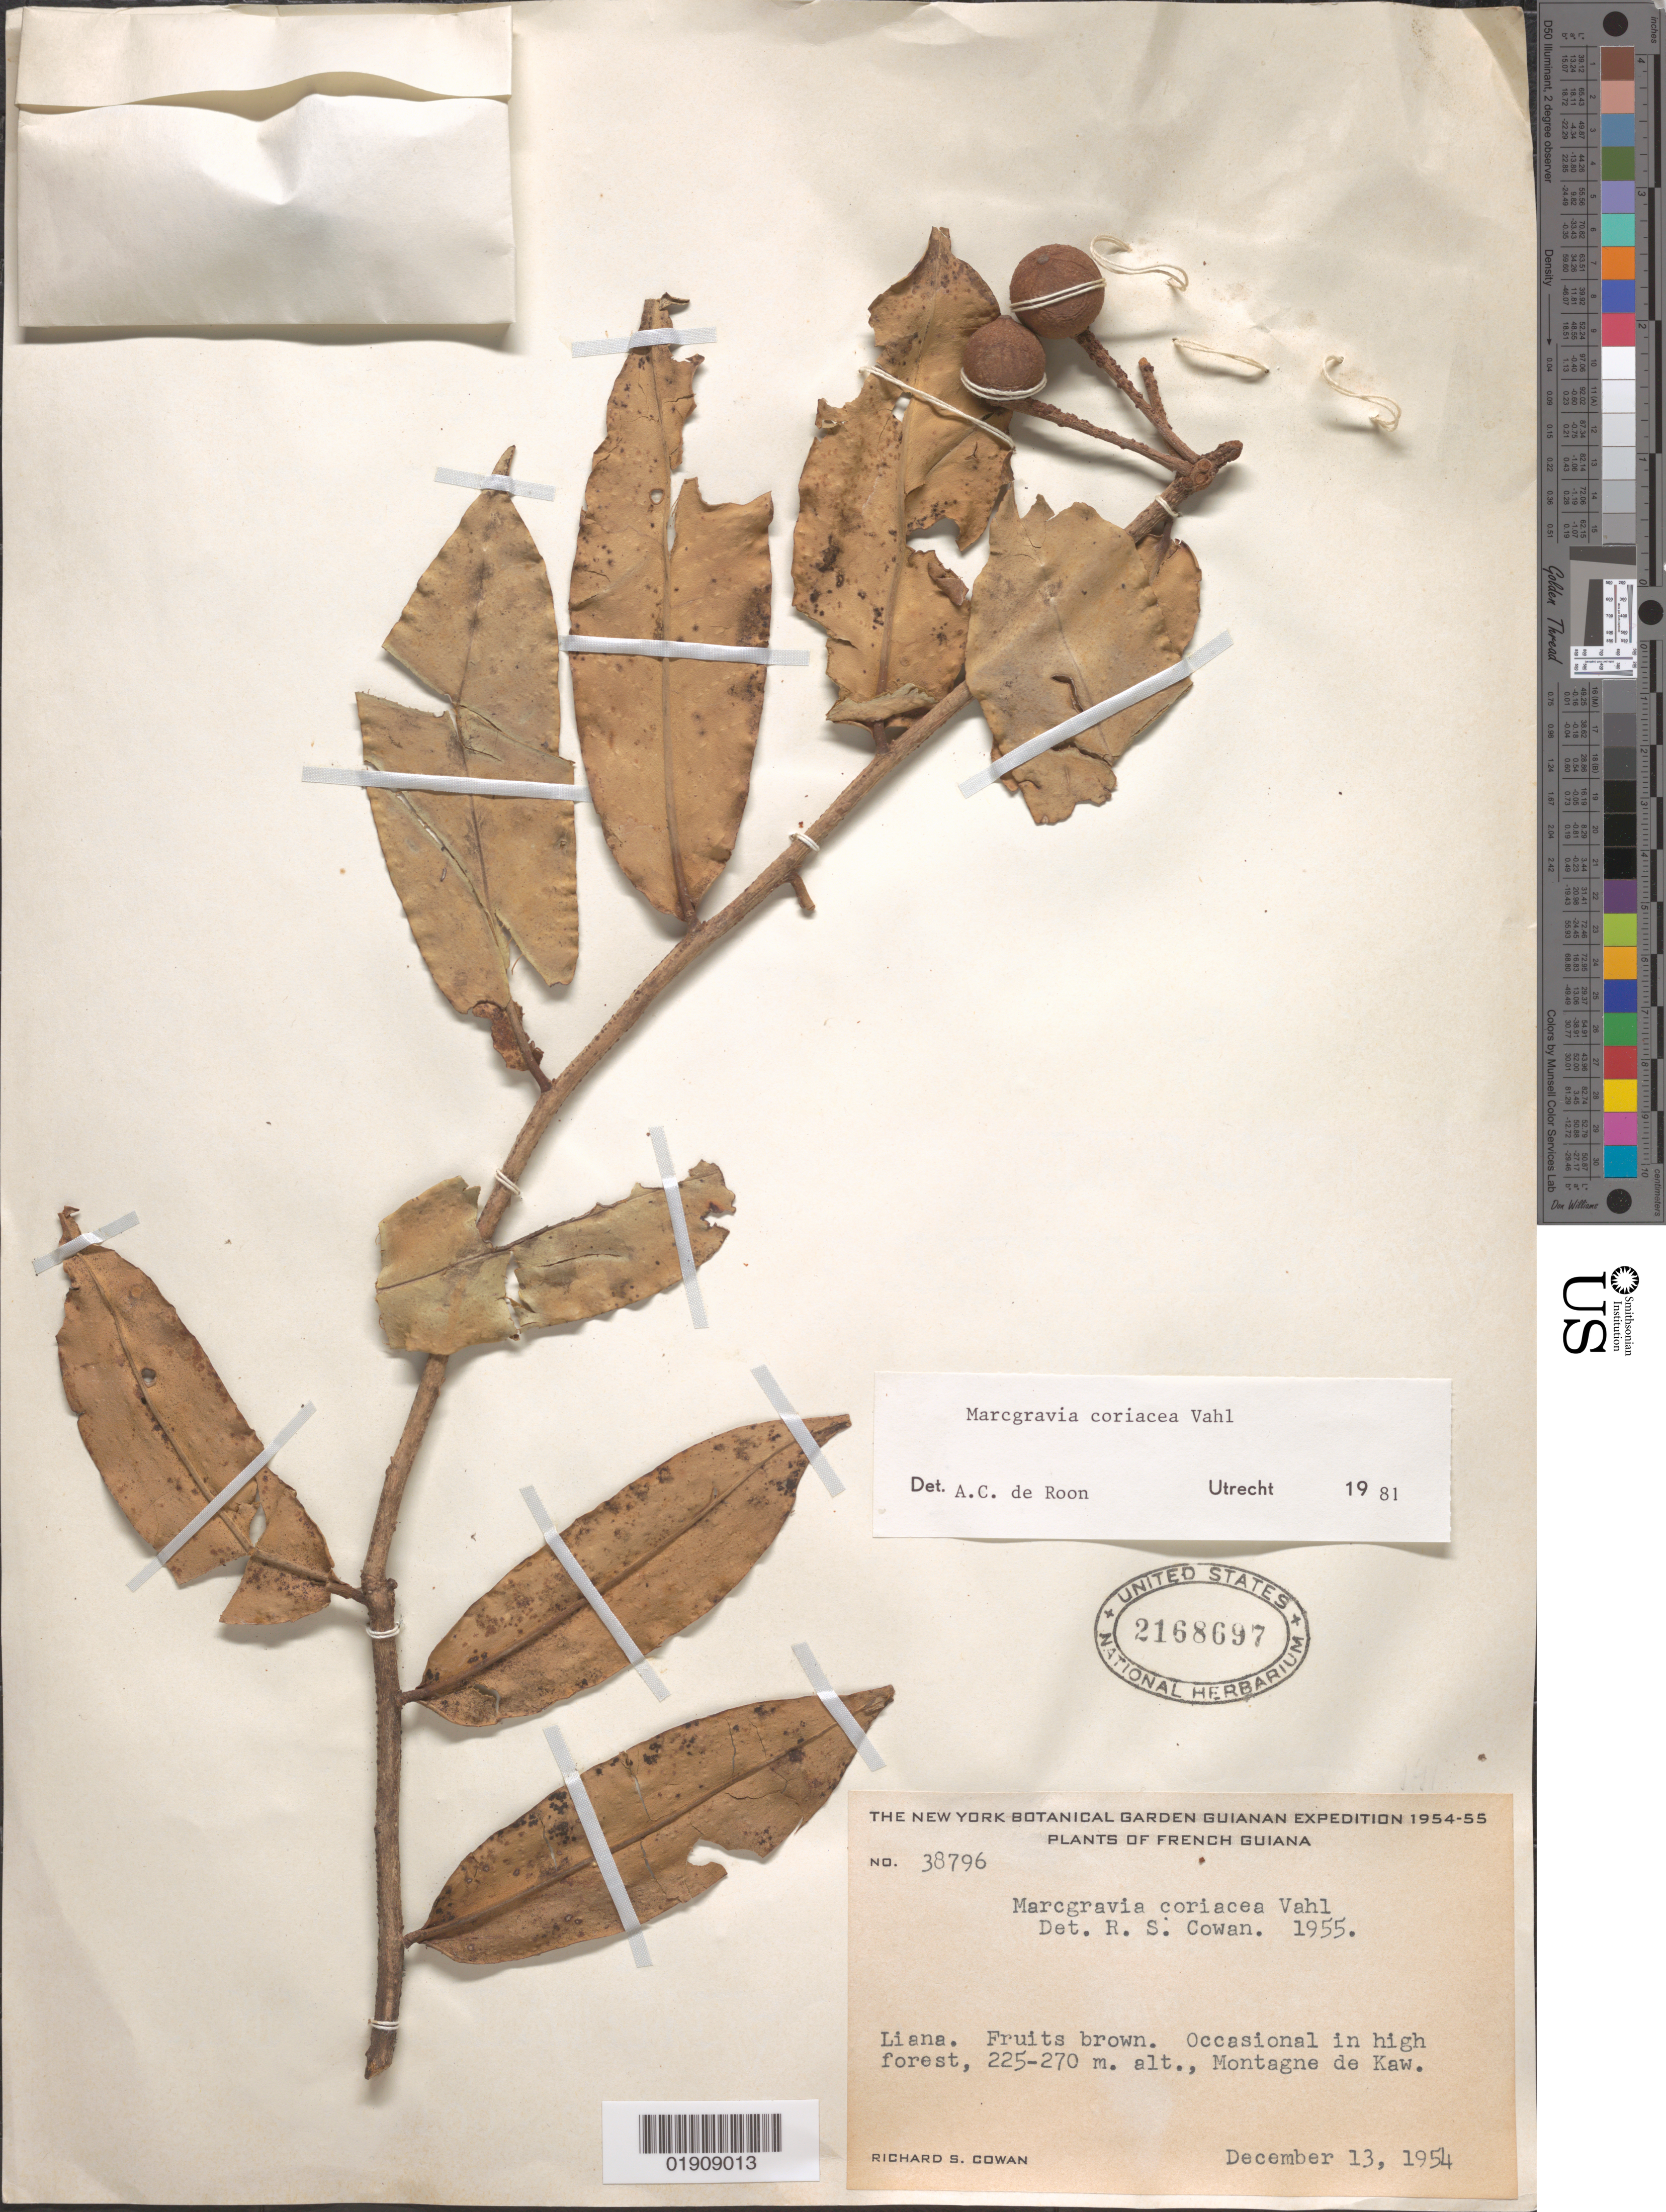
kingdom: Plantae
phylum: Tracheophyta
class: Magnoliopsida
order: Ericales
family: Marcgraviaceae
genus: Marcgravia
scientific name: Marcgravia coriacea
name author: Vahl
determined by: de Roon, A. C.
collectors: R. S. Cowan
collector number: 38796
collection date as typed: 13-Dec-54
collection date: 1954-12-13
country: French Guiana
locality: Montagne de Kaw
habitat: Occasional in high forest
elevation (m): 225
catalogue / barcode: US 2168697